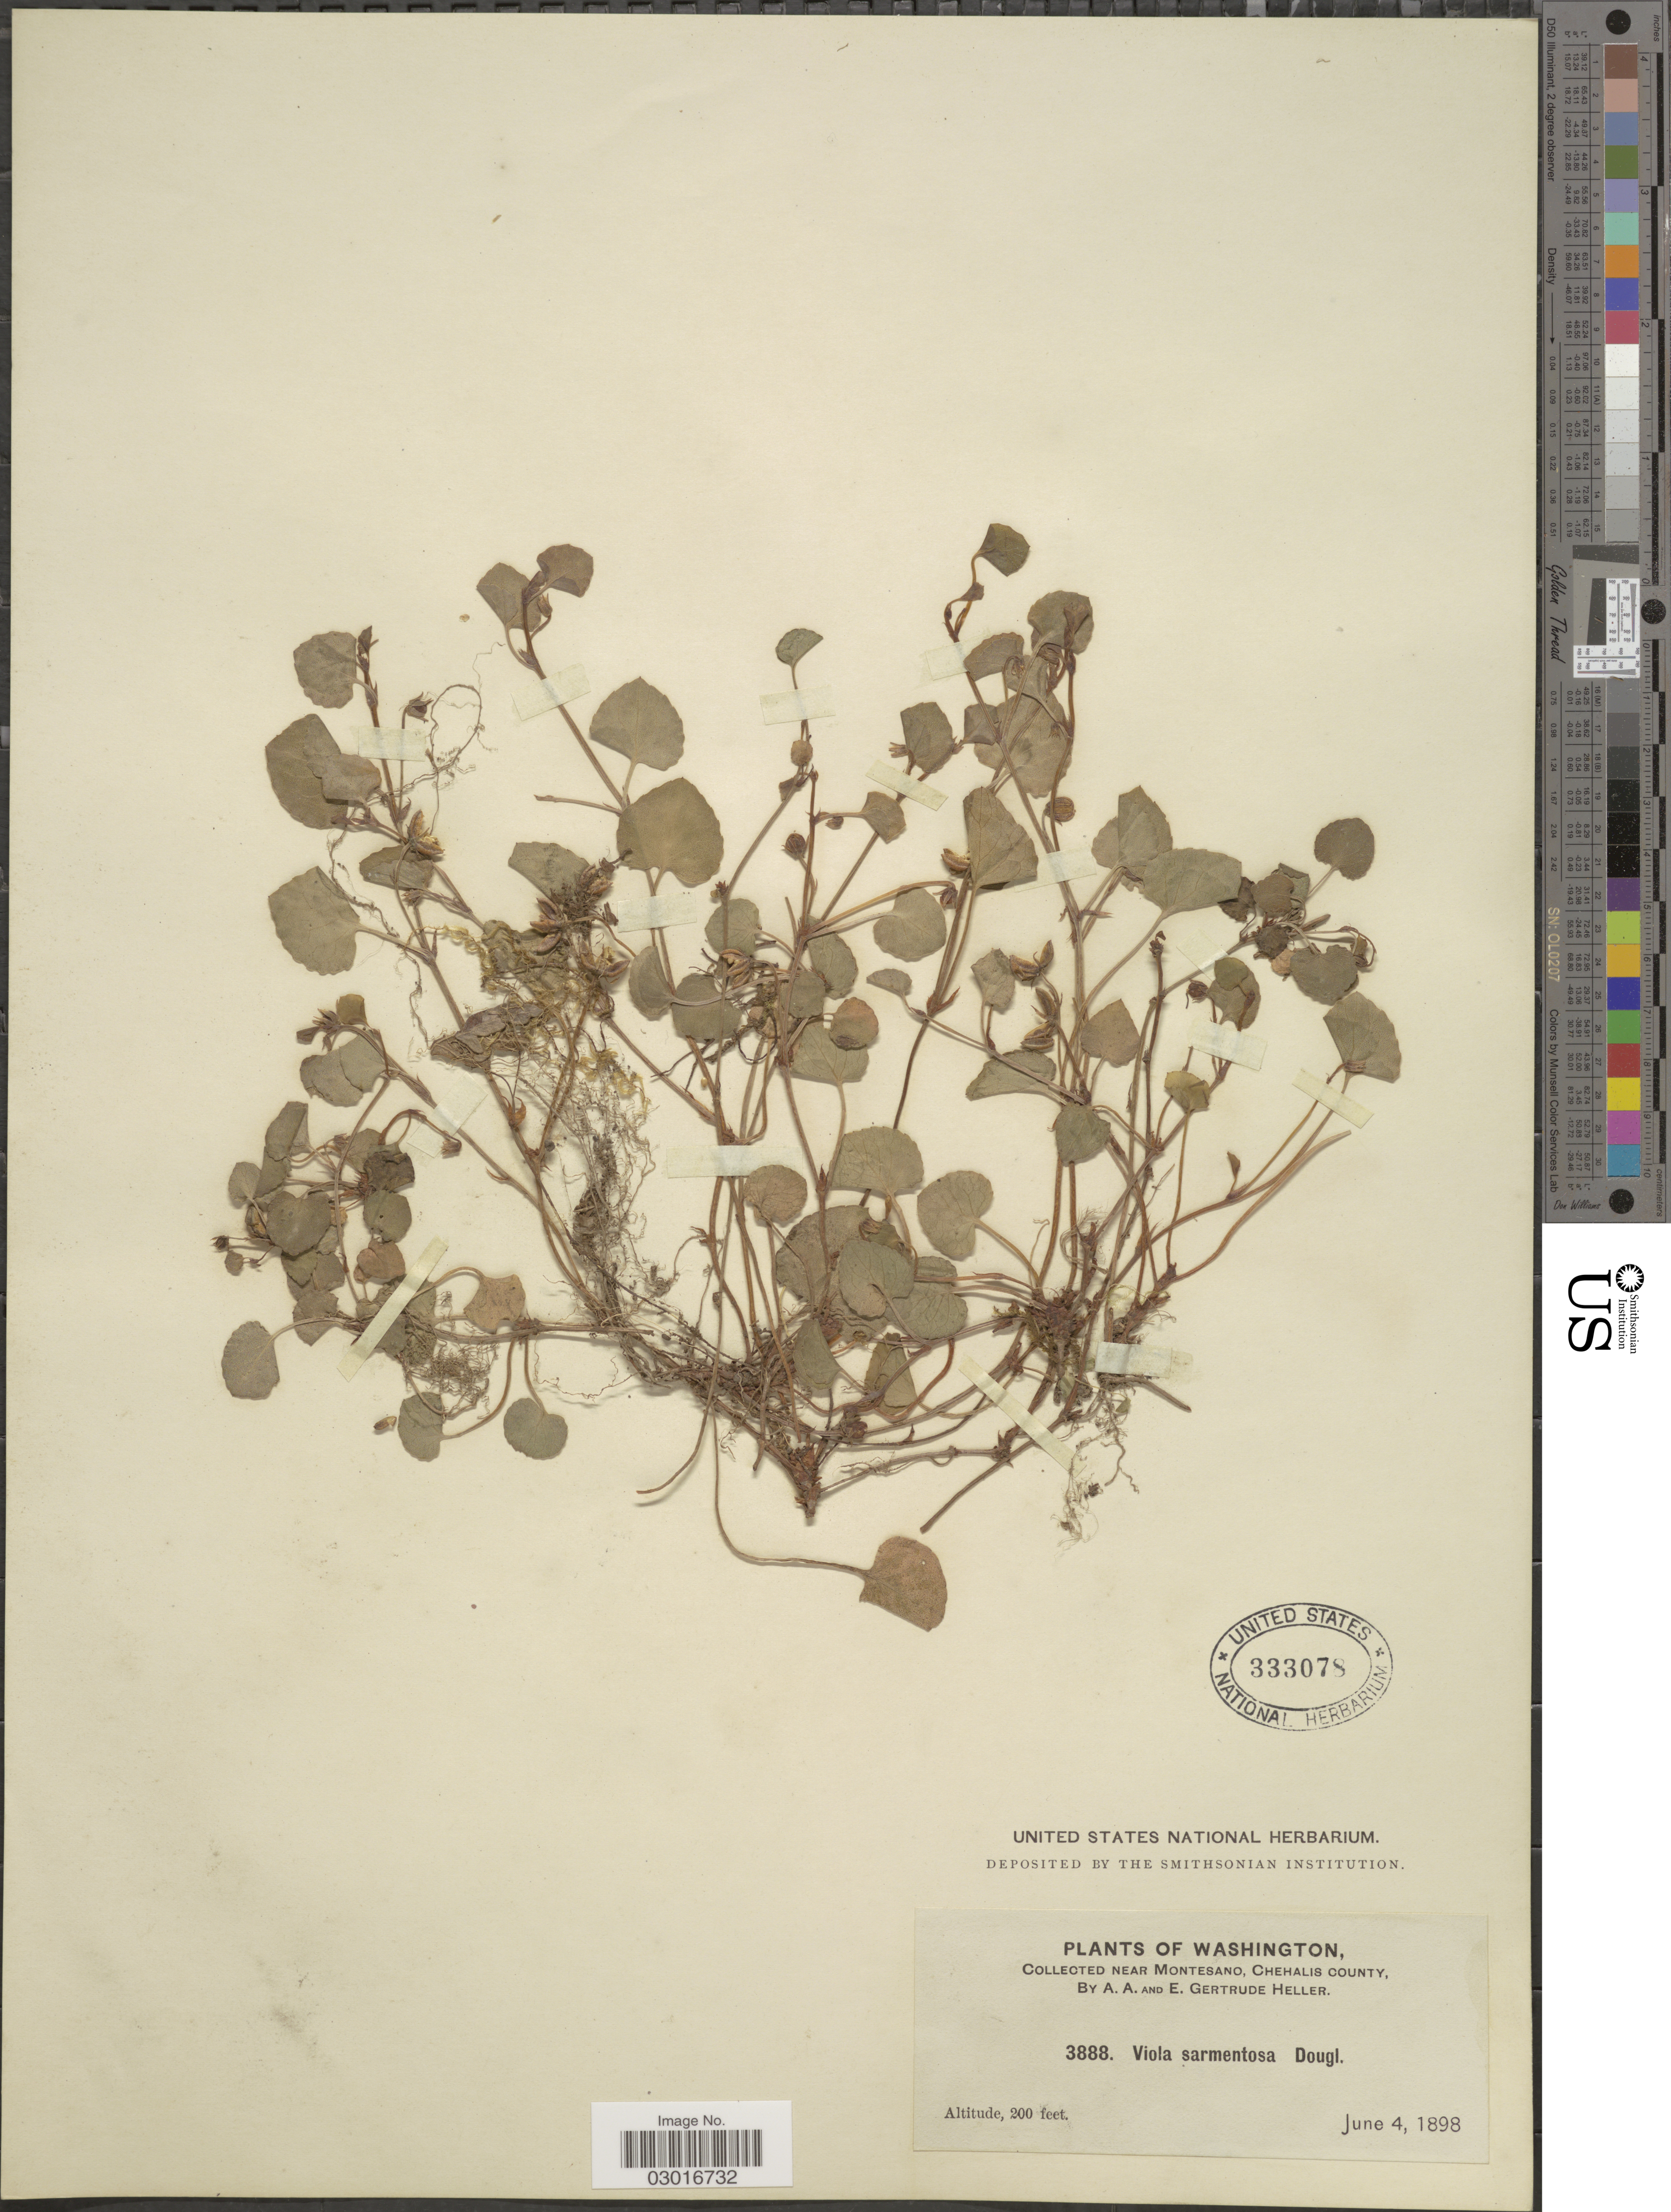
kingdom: Plantae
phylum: Tracheophyta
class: Magnoliopsida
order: Malpighiales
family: Violaceae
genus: Viola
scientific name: Viola sempervirens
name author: Greene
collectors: A. A. Heller & E. G. Heller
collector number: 3888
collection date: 1898-06-04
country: United States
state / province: Washington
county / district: Grays Harbor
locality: Near Montesano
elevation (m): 61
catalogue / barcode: US 333078